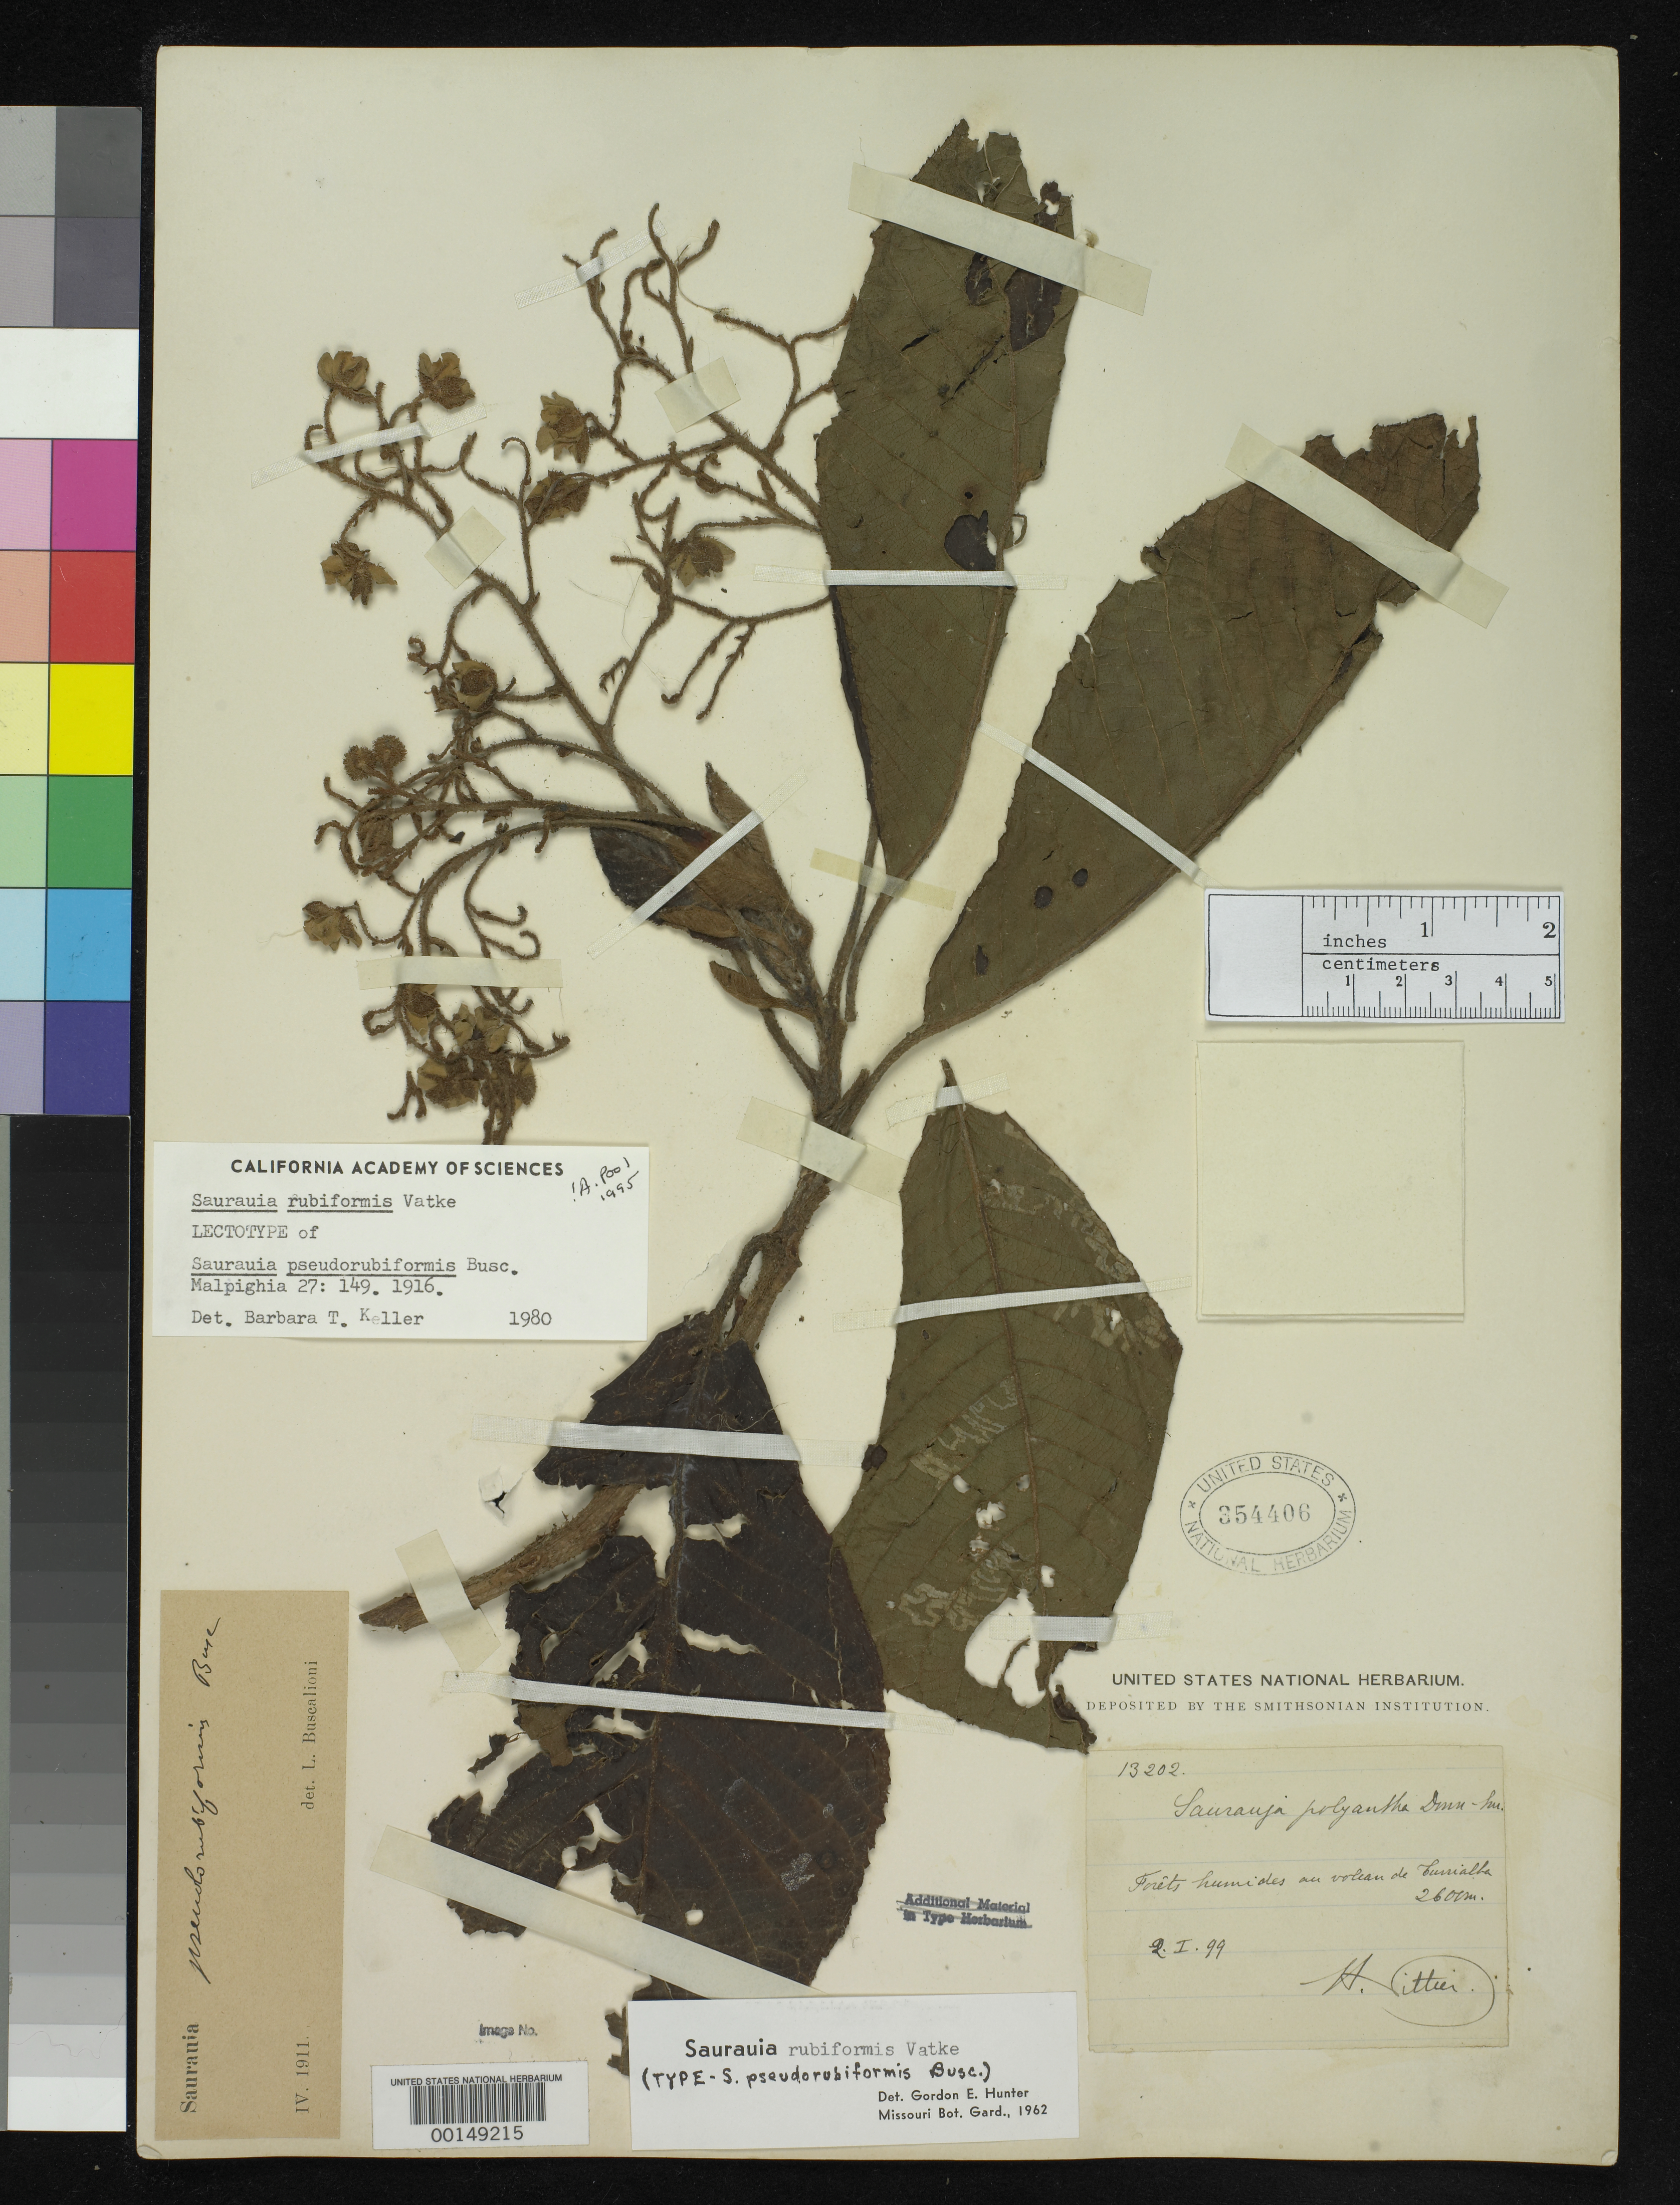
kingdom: Plantae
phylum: Tracheophyta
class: Magnoliopsida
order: Ericales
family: Actinidiaceae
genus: Saurauia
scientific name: Saurauia pseudorubiformis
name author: Buscal.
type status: Lectotype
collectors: H. F. Pittier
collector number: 13202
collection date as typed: Jan 1899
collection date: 1899-01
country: Costa Rica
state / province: Cartago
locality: Volcan de Turrialba.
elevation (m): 2600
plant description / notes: Further described in Malpighia 27:149. 1916.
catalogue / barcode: US 354406